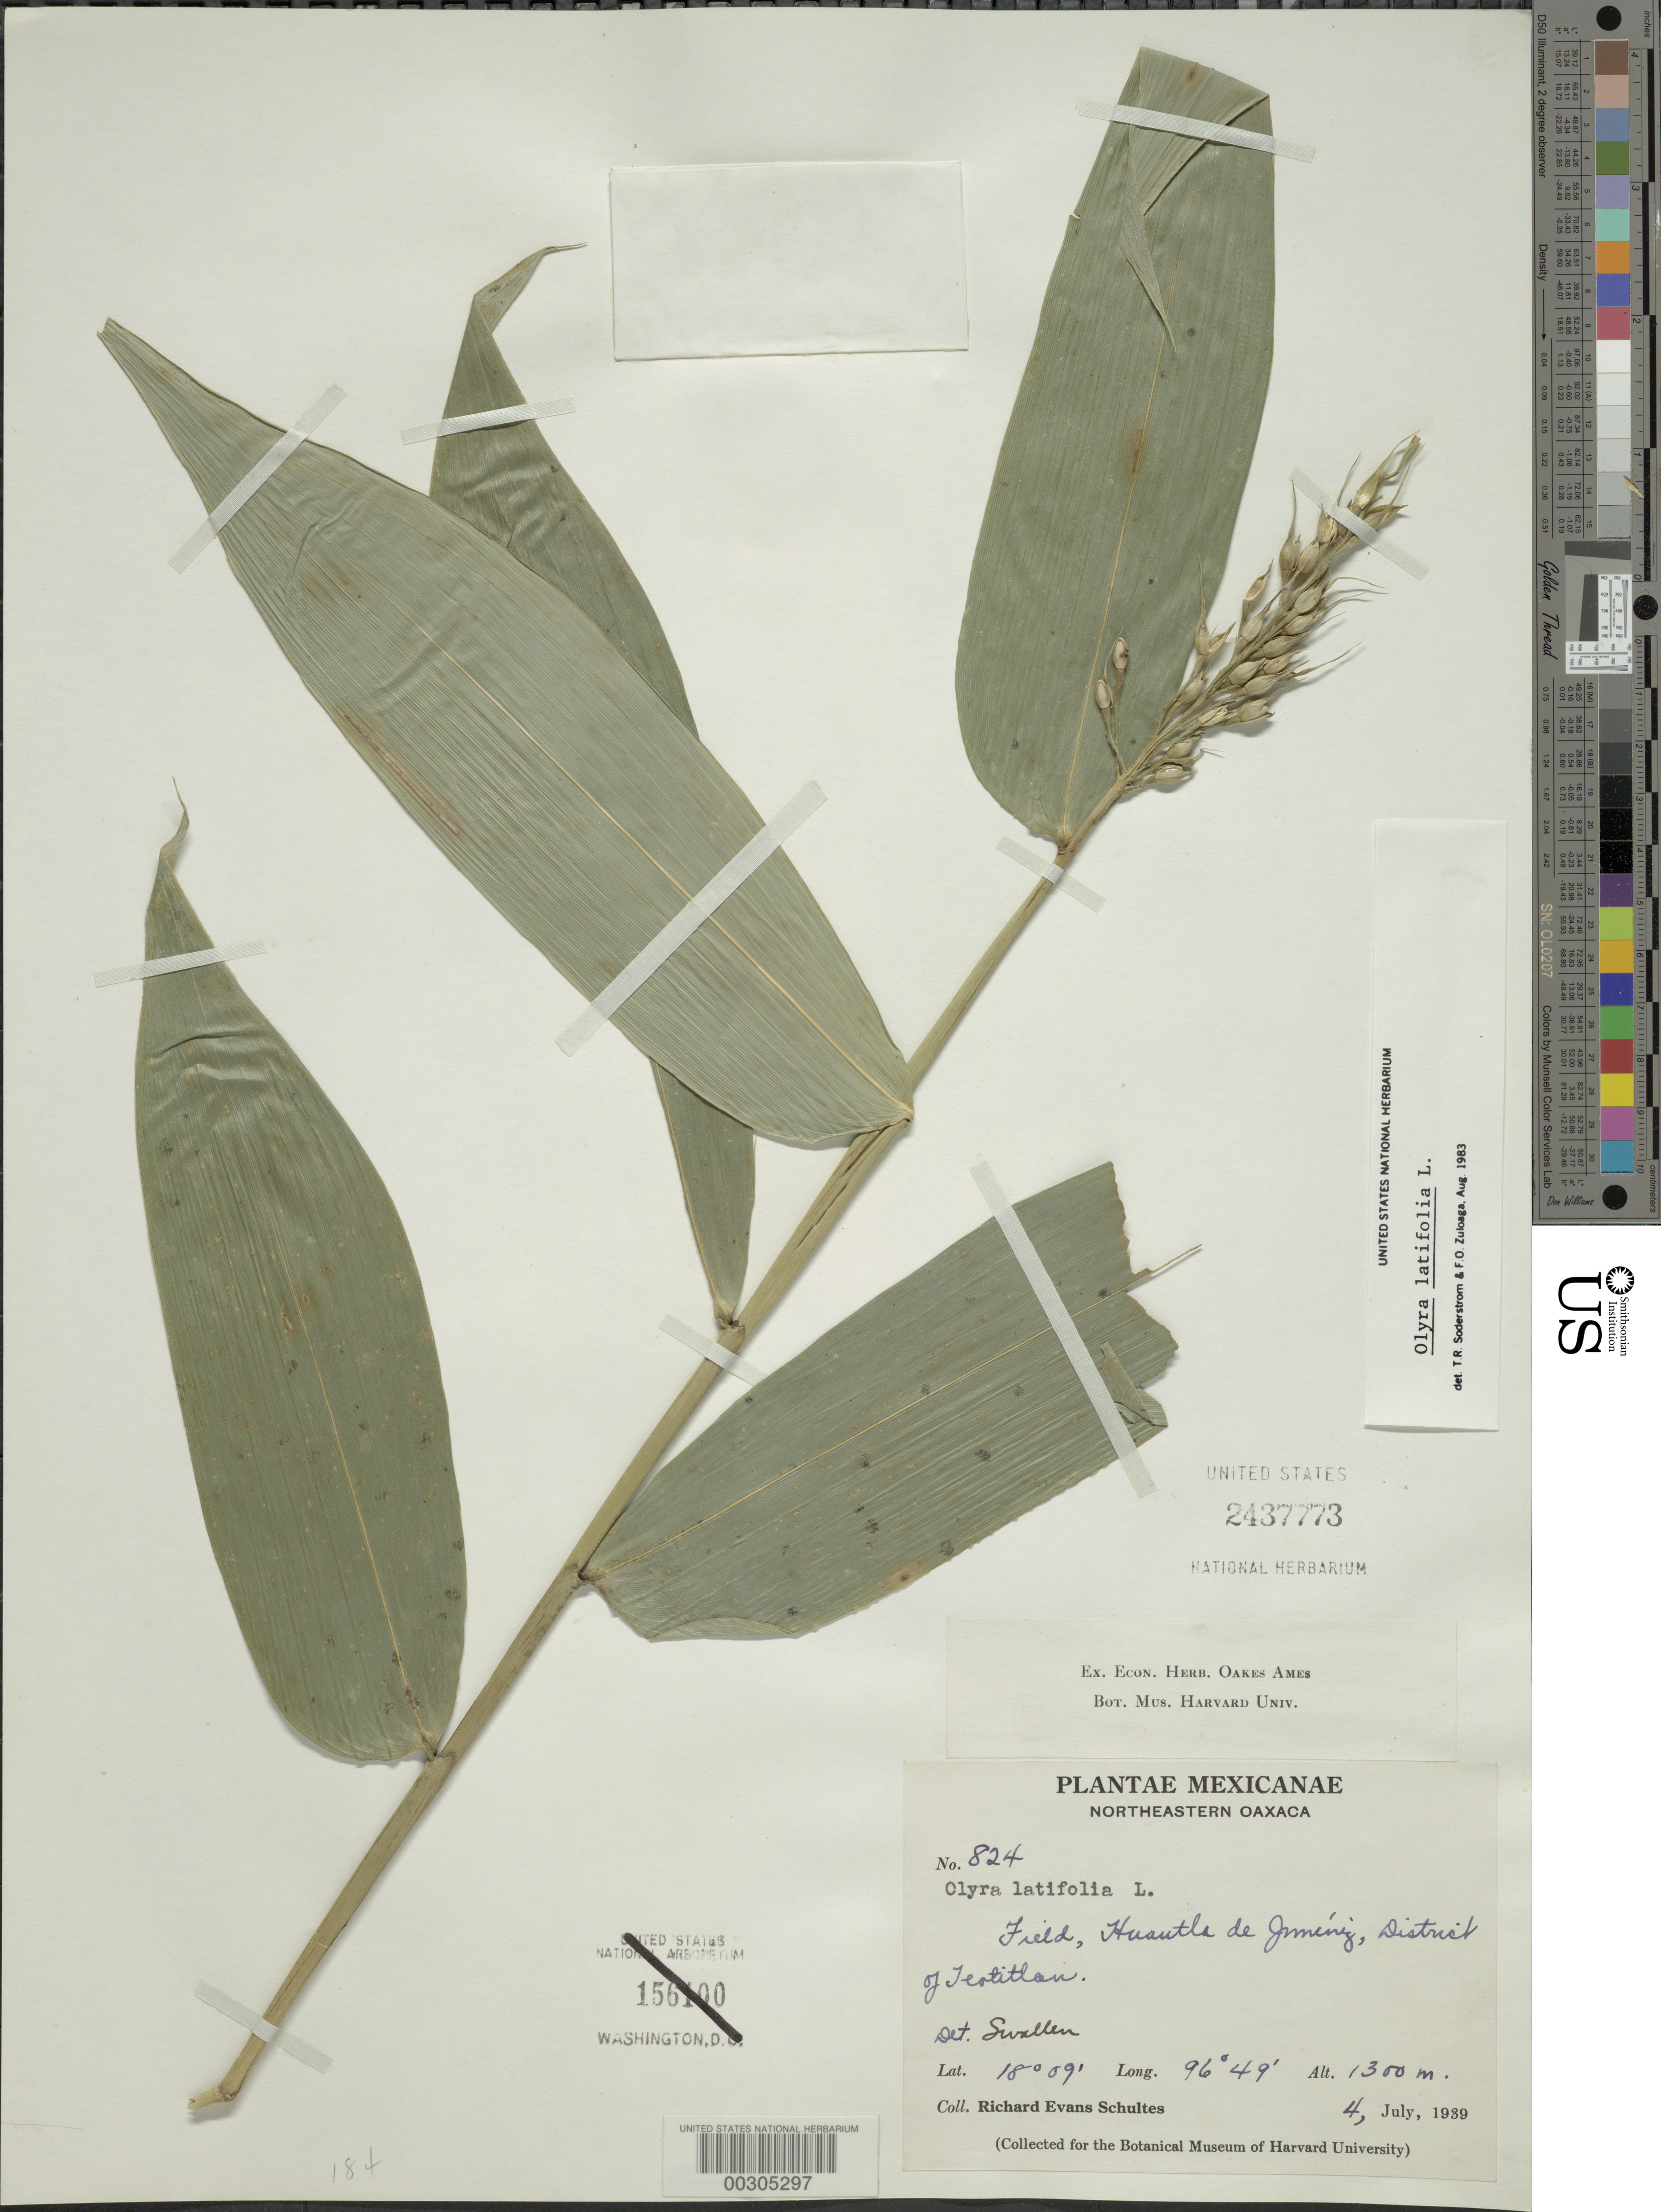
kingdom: Plantae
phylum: Tracheophyta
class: Liliopsida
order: Poales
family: Poaceae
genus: Olyra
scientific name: Olyra latifolia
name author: L.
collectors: R. E. Schultes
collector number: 824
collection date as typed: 04 Jul 1939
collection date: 1939-07-04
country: Mexico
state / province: Oaxaca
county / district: Teotitlán De Flores Magon / Teotitlán Del Valle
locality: Teotitlan de camino mun. (?), huantla de juminiz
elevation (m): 1300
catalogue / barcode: US 2437773